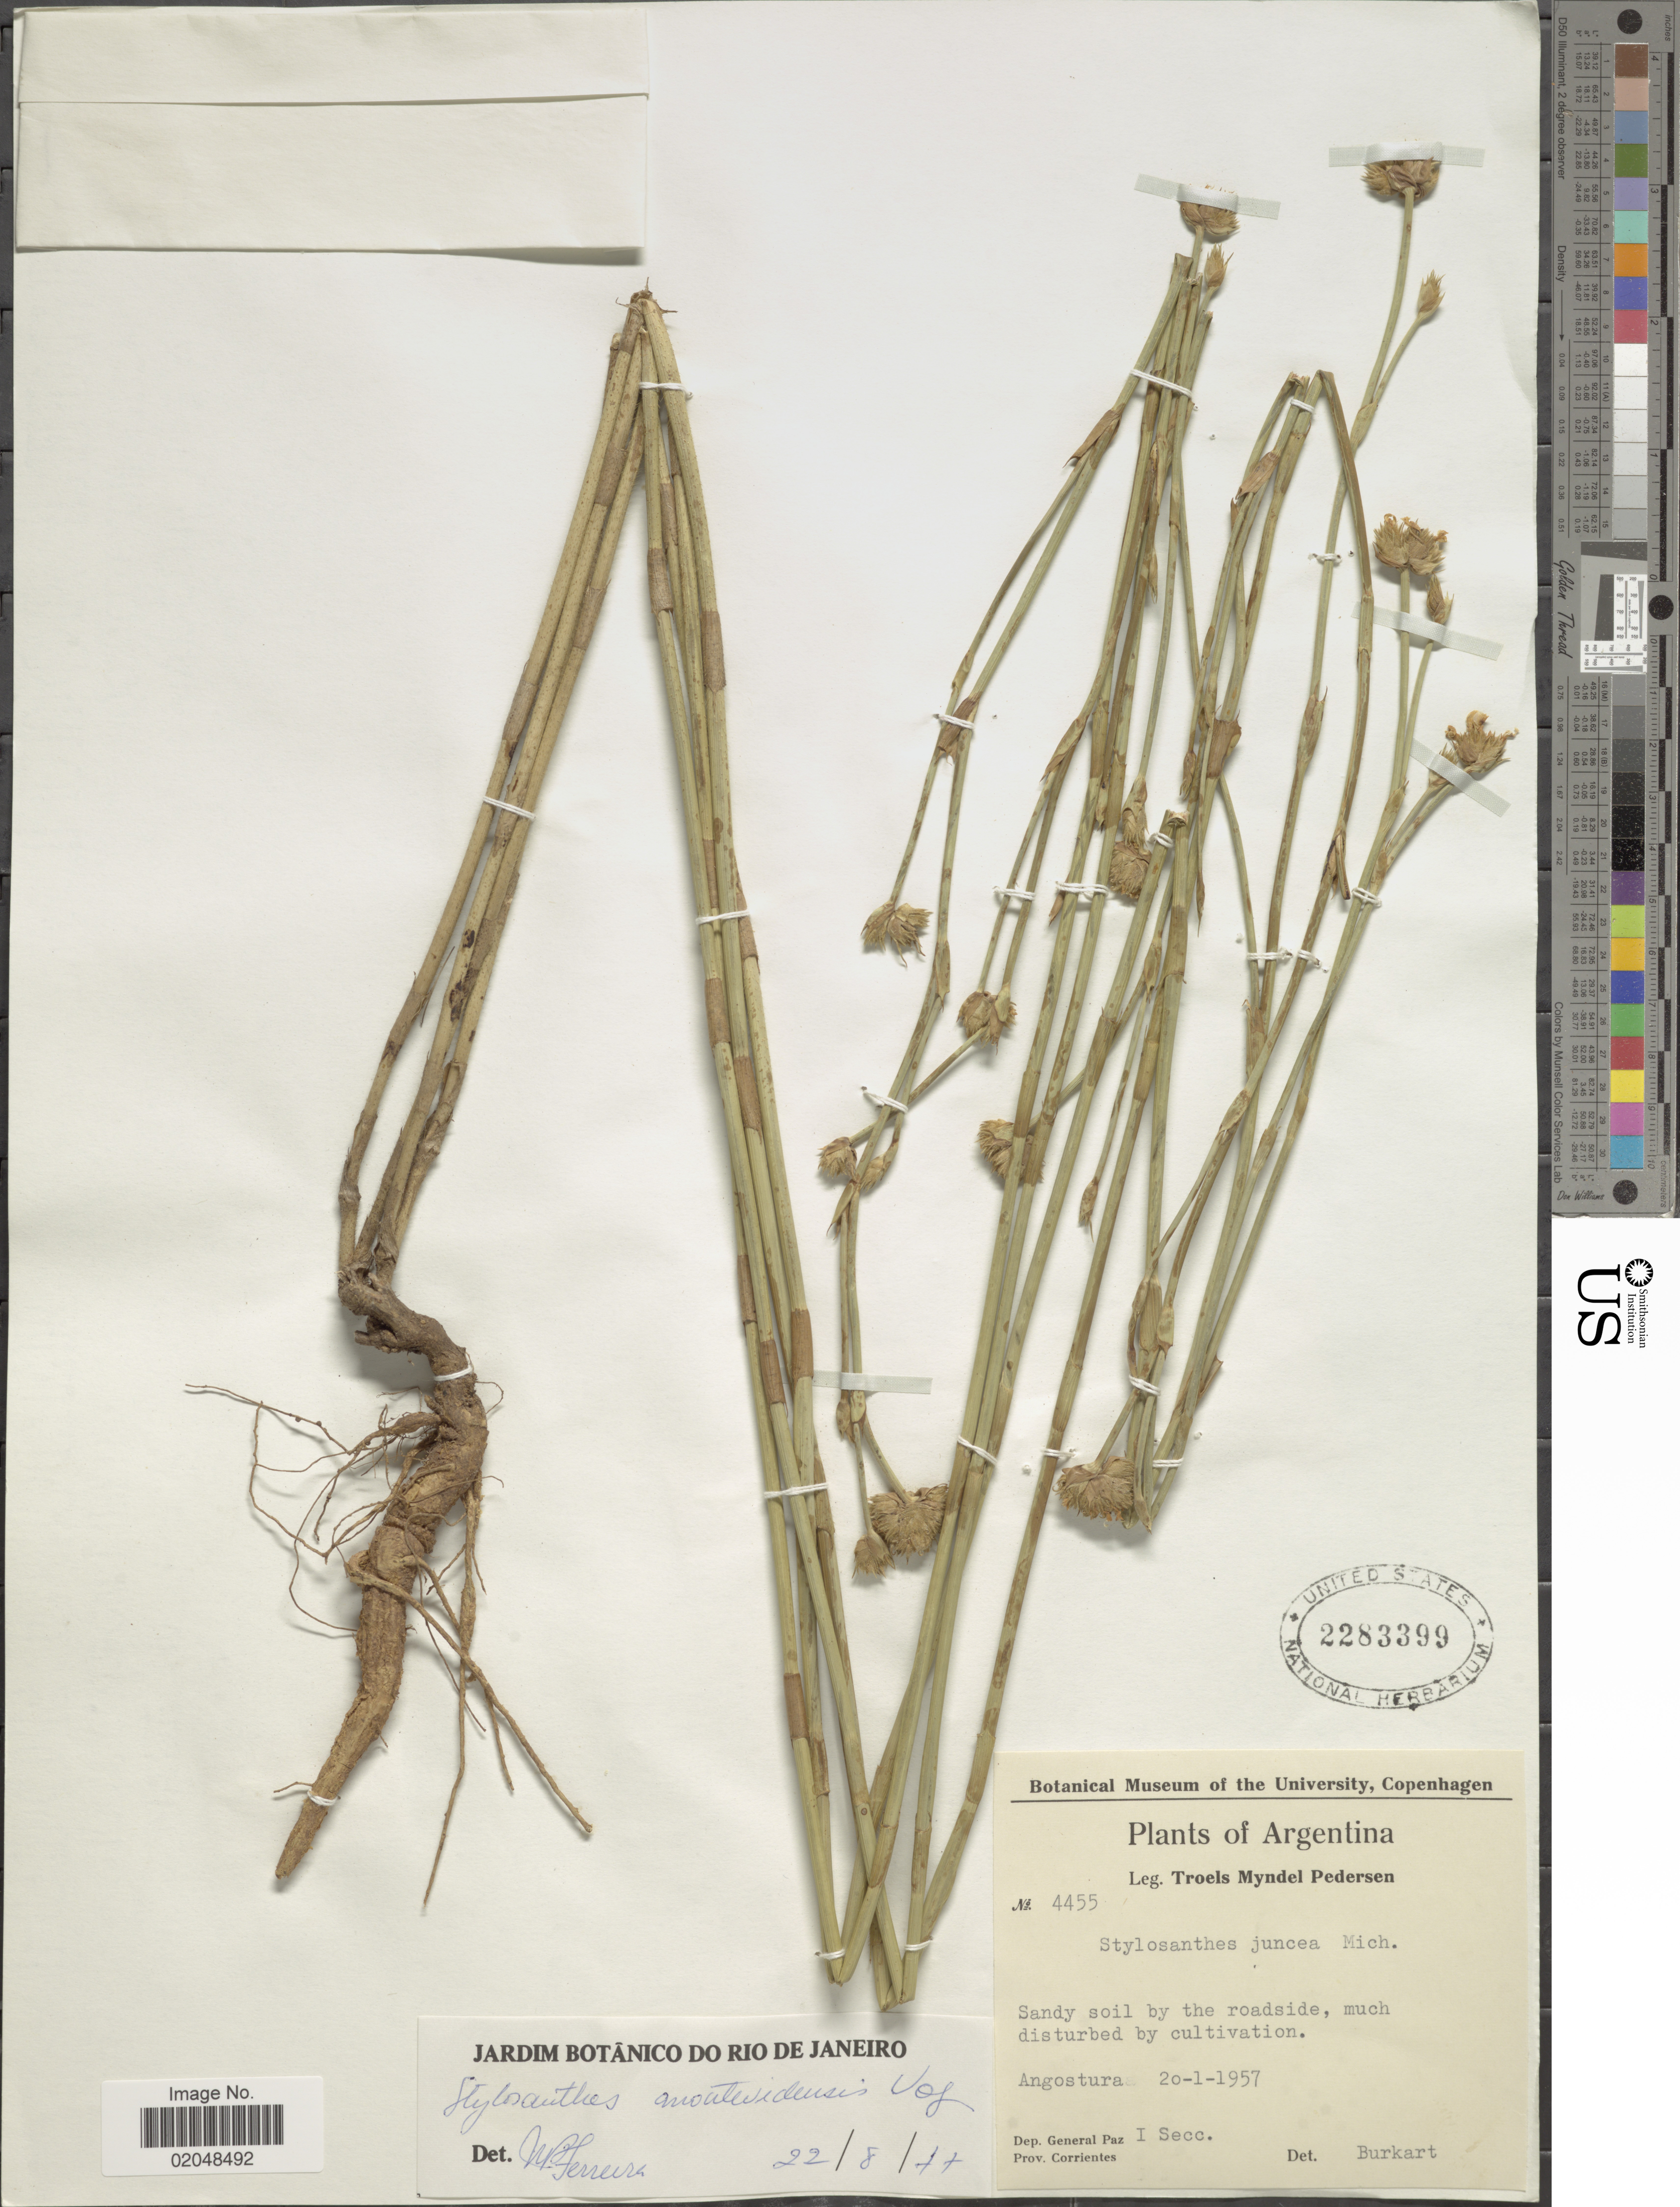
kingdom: Plantae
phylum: Tracheophyta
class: Magnoliopsida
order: Fabales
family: Fabaceae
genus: Stylosanthes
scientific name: Stylosanthes montevidensis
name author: Vogel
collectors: T. Pederson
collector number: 4455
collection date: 1957-01-20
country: Argentina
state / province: Corrientes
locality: Sandy soil by the roadside, Angostura, Dep. General Paz 1 Secc.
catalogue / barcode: US 2283399